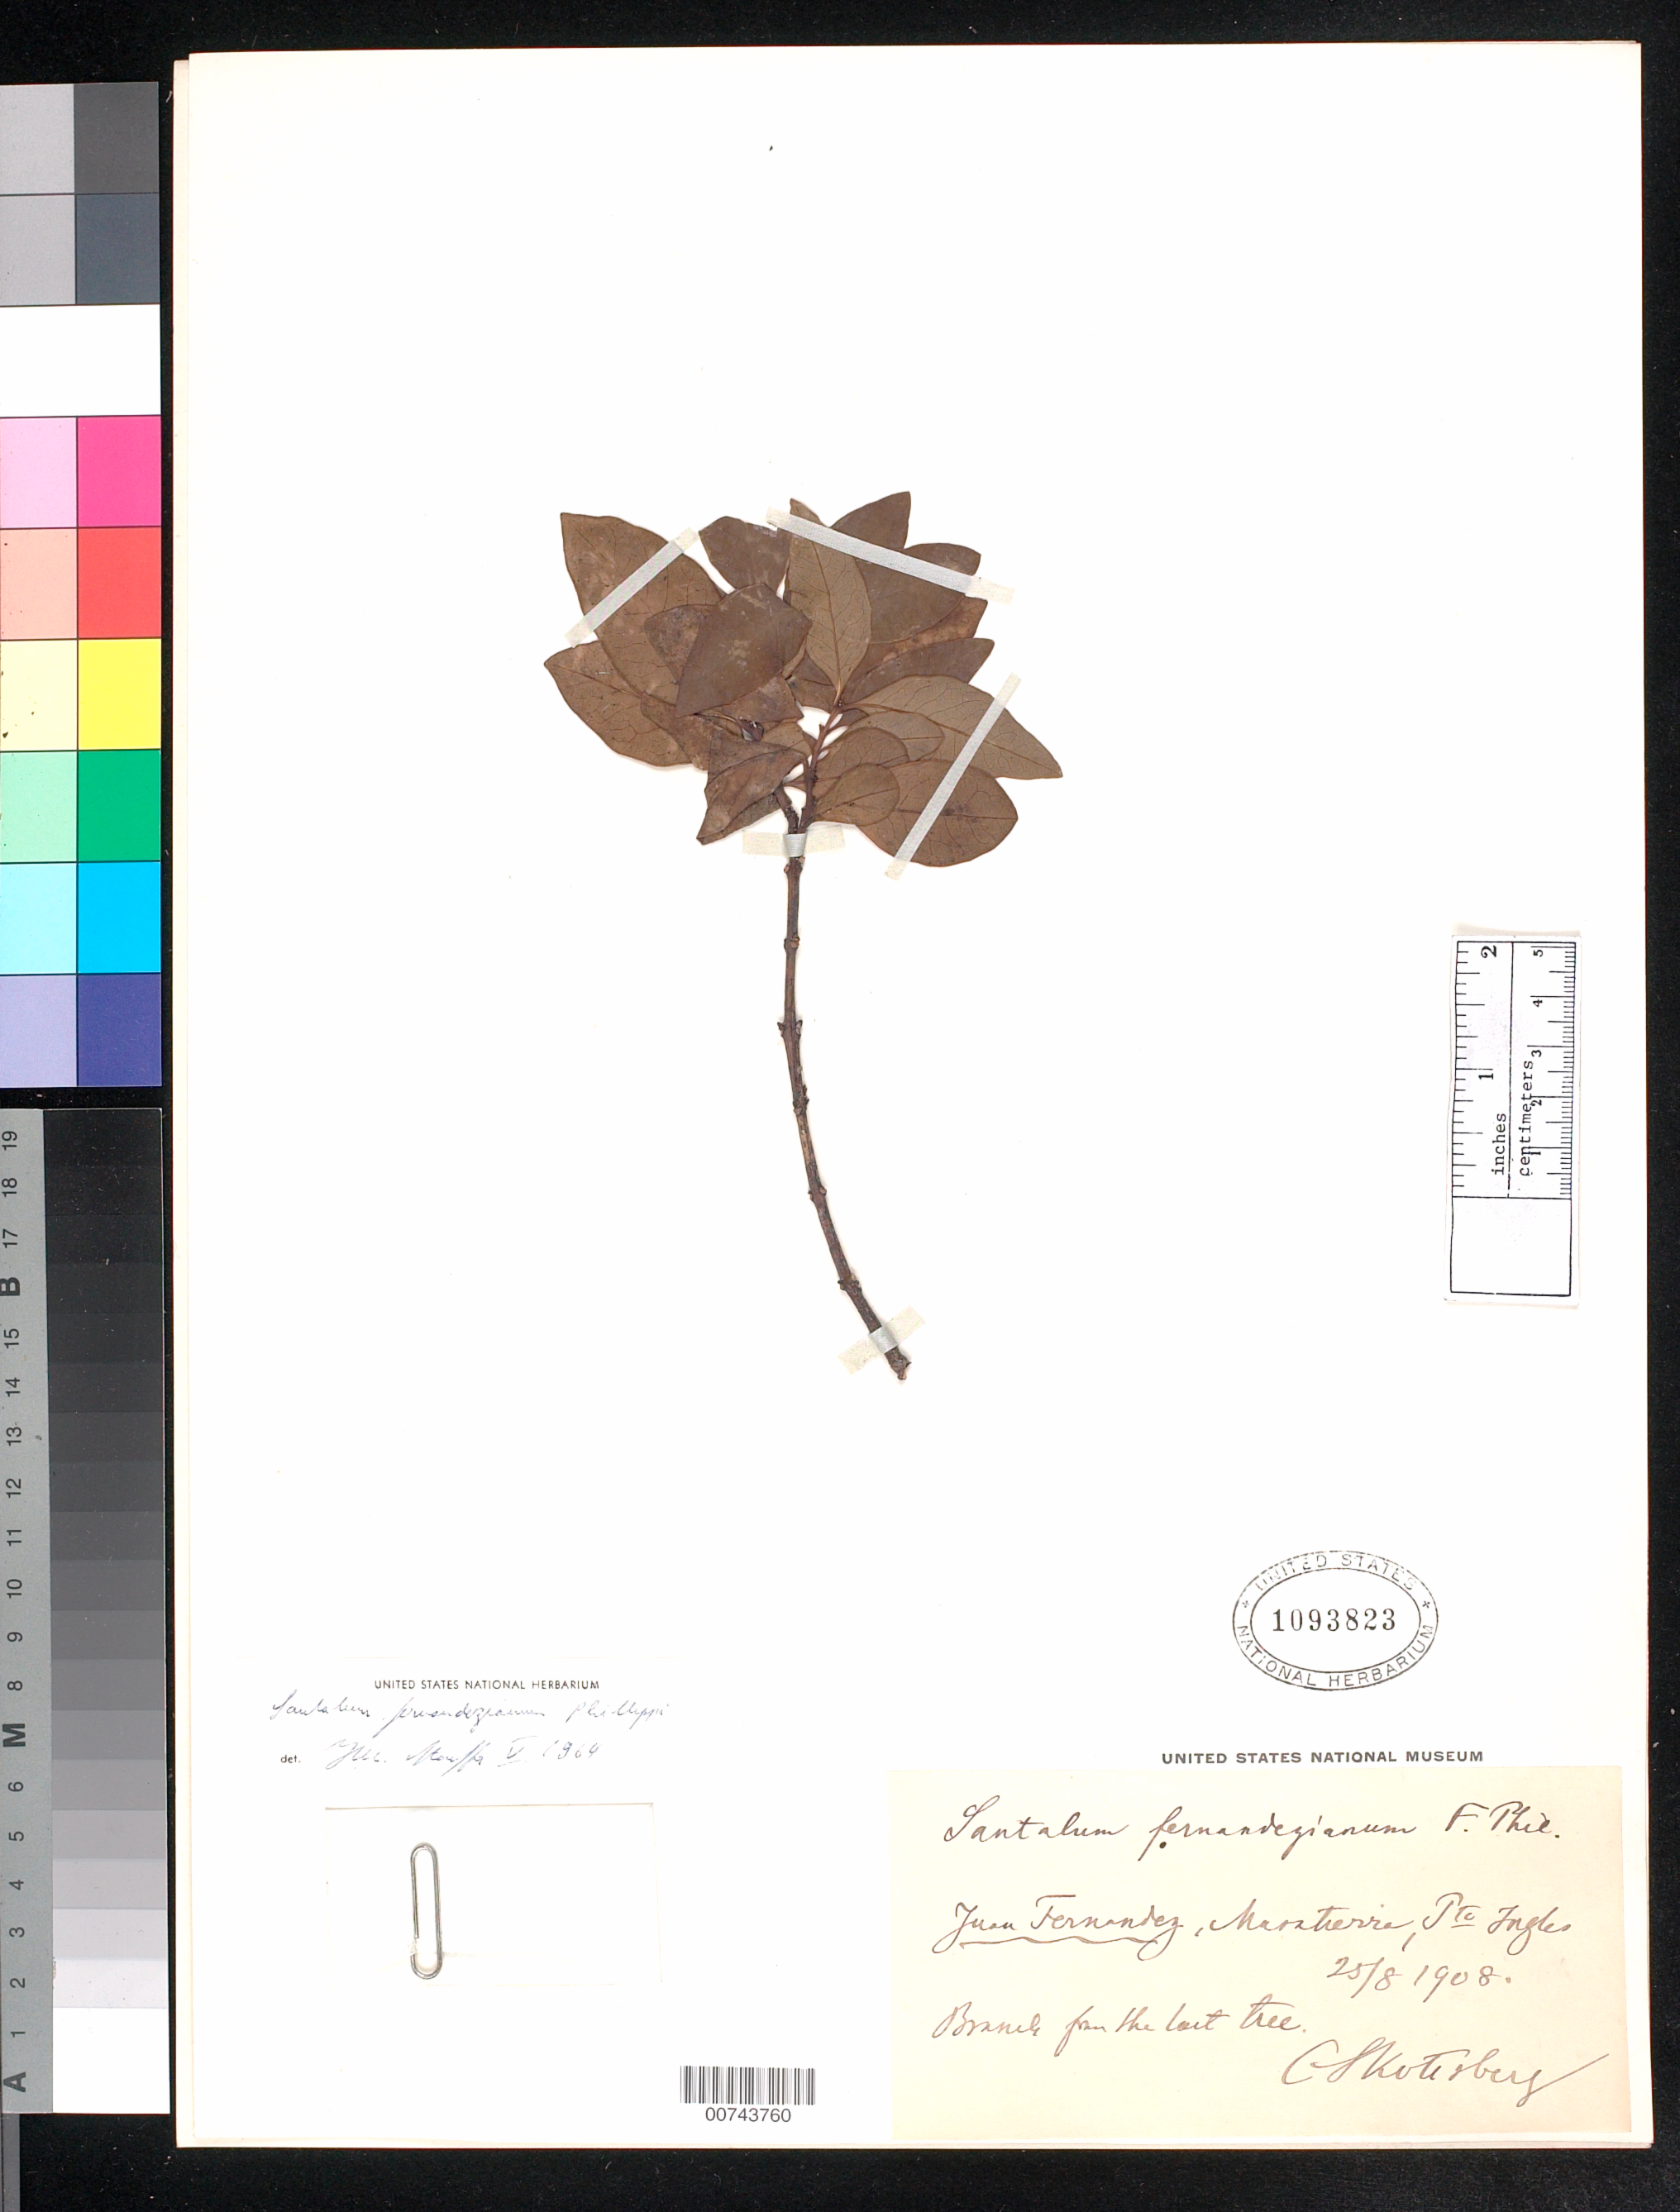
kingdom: Plantae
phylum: Tracheophyta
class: Magnoliopsida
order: Santalales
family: Santalaceae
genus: Santalum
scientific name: Santalum fernandezianum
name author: F. Phil.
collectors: C. Skottsberg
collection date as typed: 25 Aug 1908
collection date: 1908-08-25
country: Chile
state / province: Valparaíso (V)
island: Islas Juan Fernández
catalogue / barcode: US 1093823